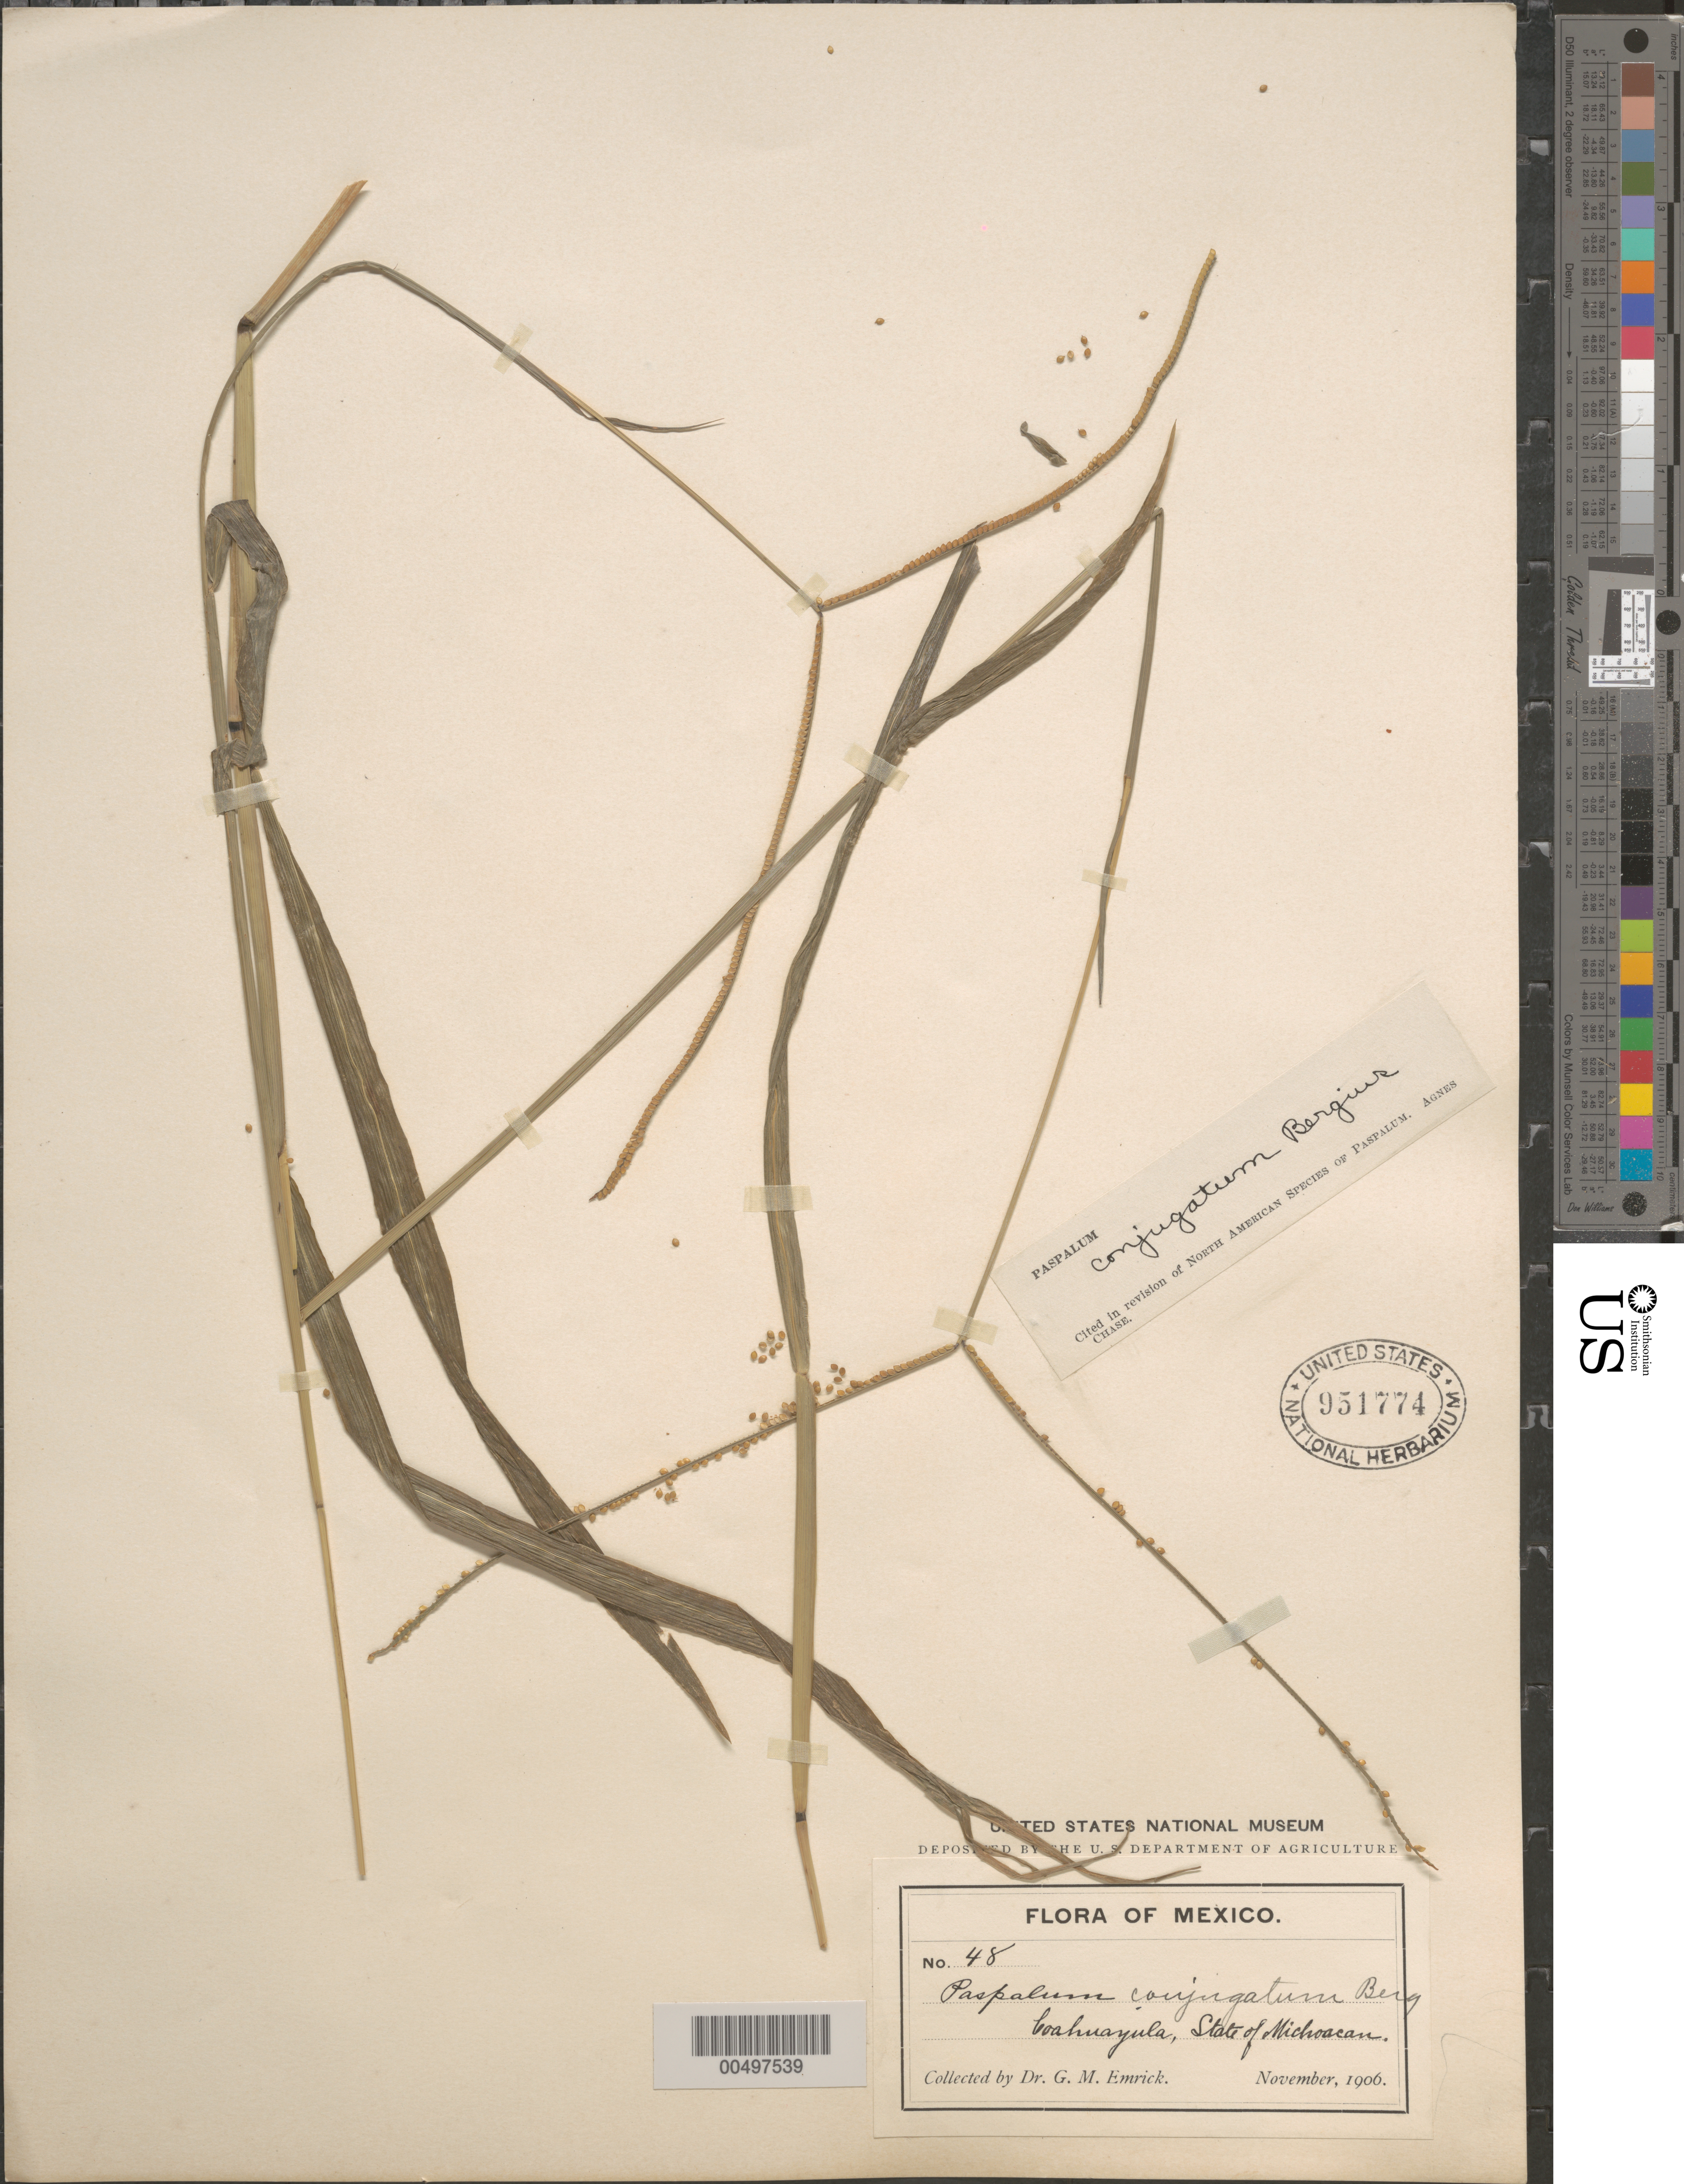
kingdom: Plantae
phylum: Tracheophyta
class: Liliopsida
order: Poales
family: Poaceae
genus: Paspalum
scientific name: Paspalum conjugatum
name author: P.J. Bergius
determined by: Chase, [M.] Agnes, (US)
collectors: G. Emrick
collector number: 48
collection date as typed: Nov 1906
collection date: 1906-11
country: Mexico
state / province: Michoacán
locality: Coahuayula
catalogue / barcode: US 951774